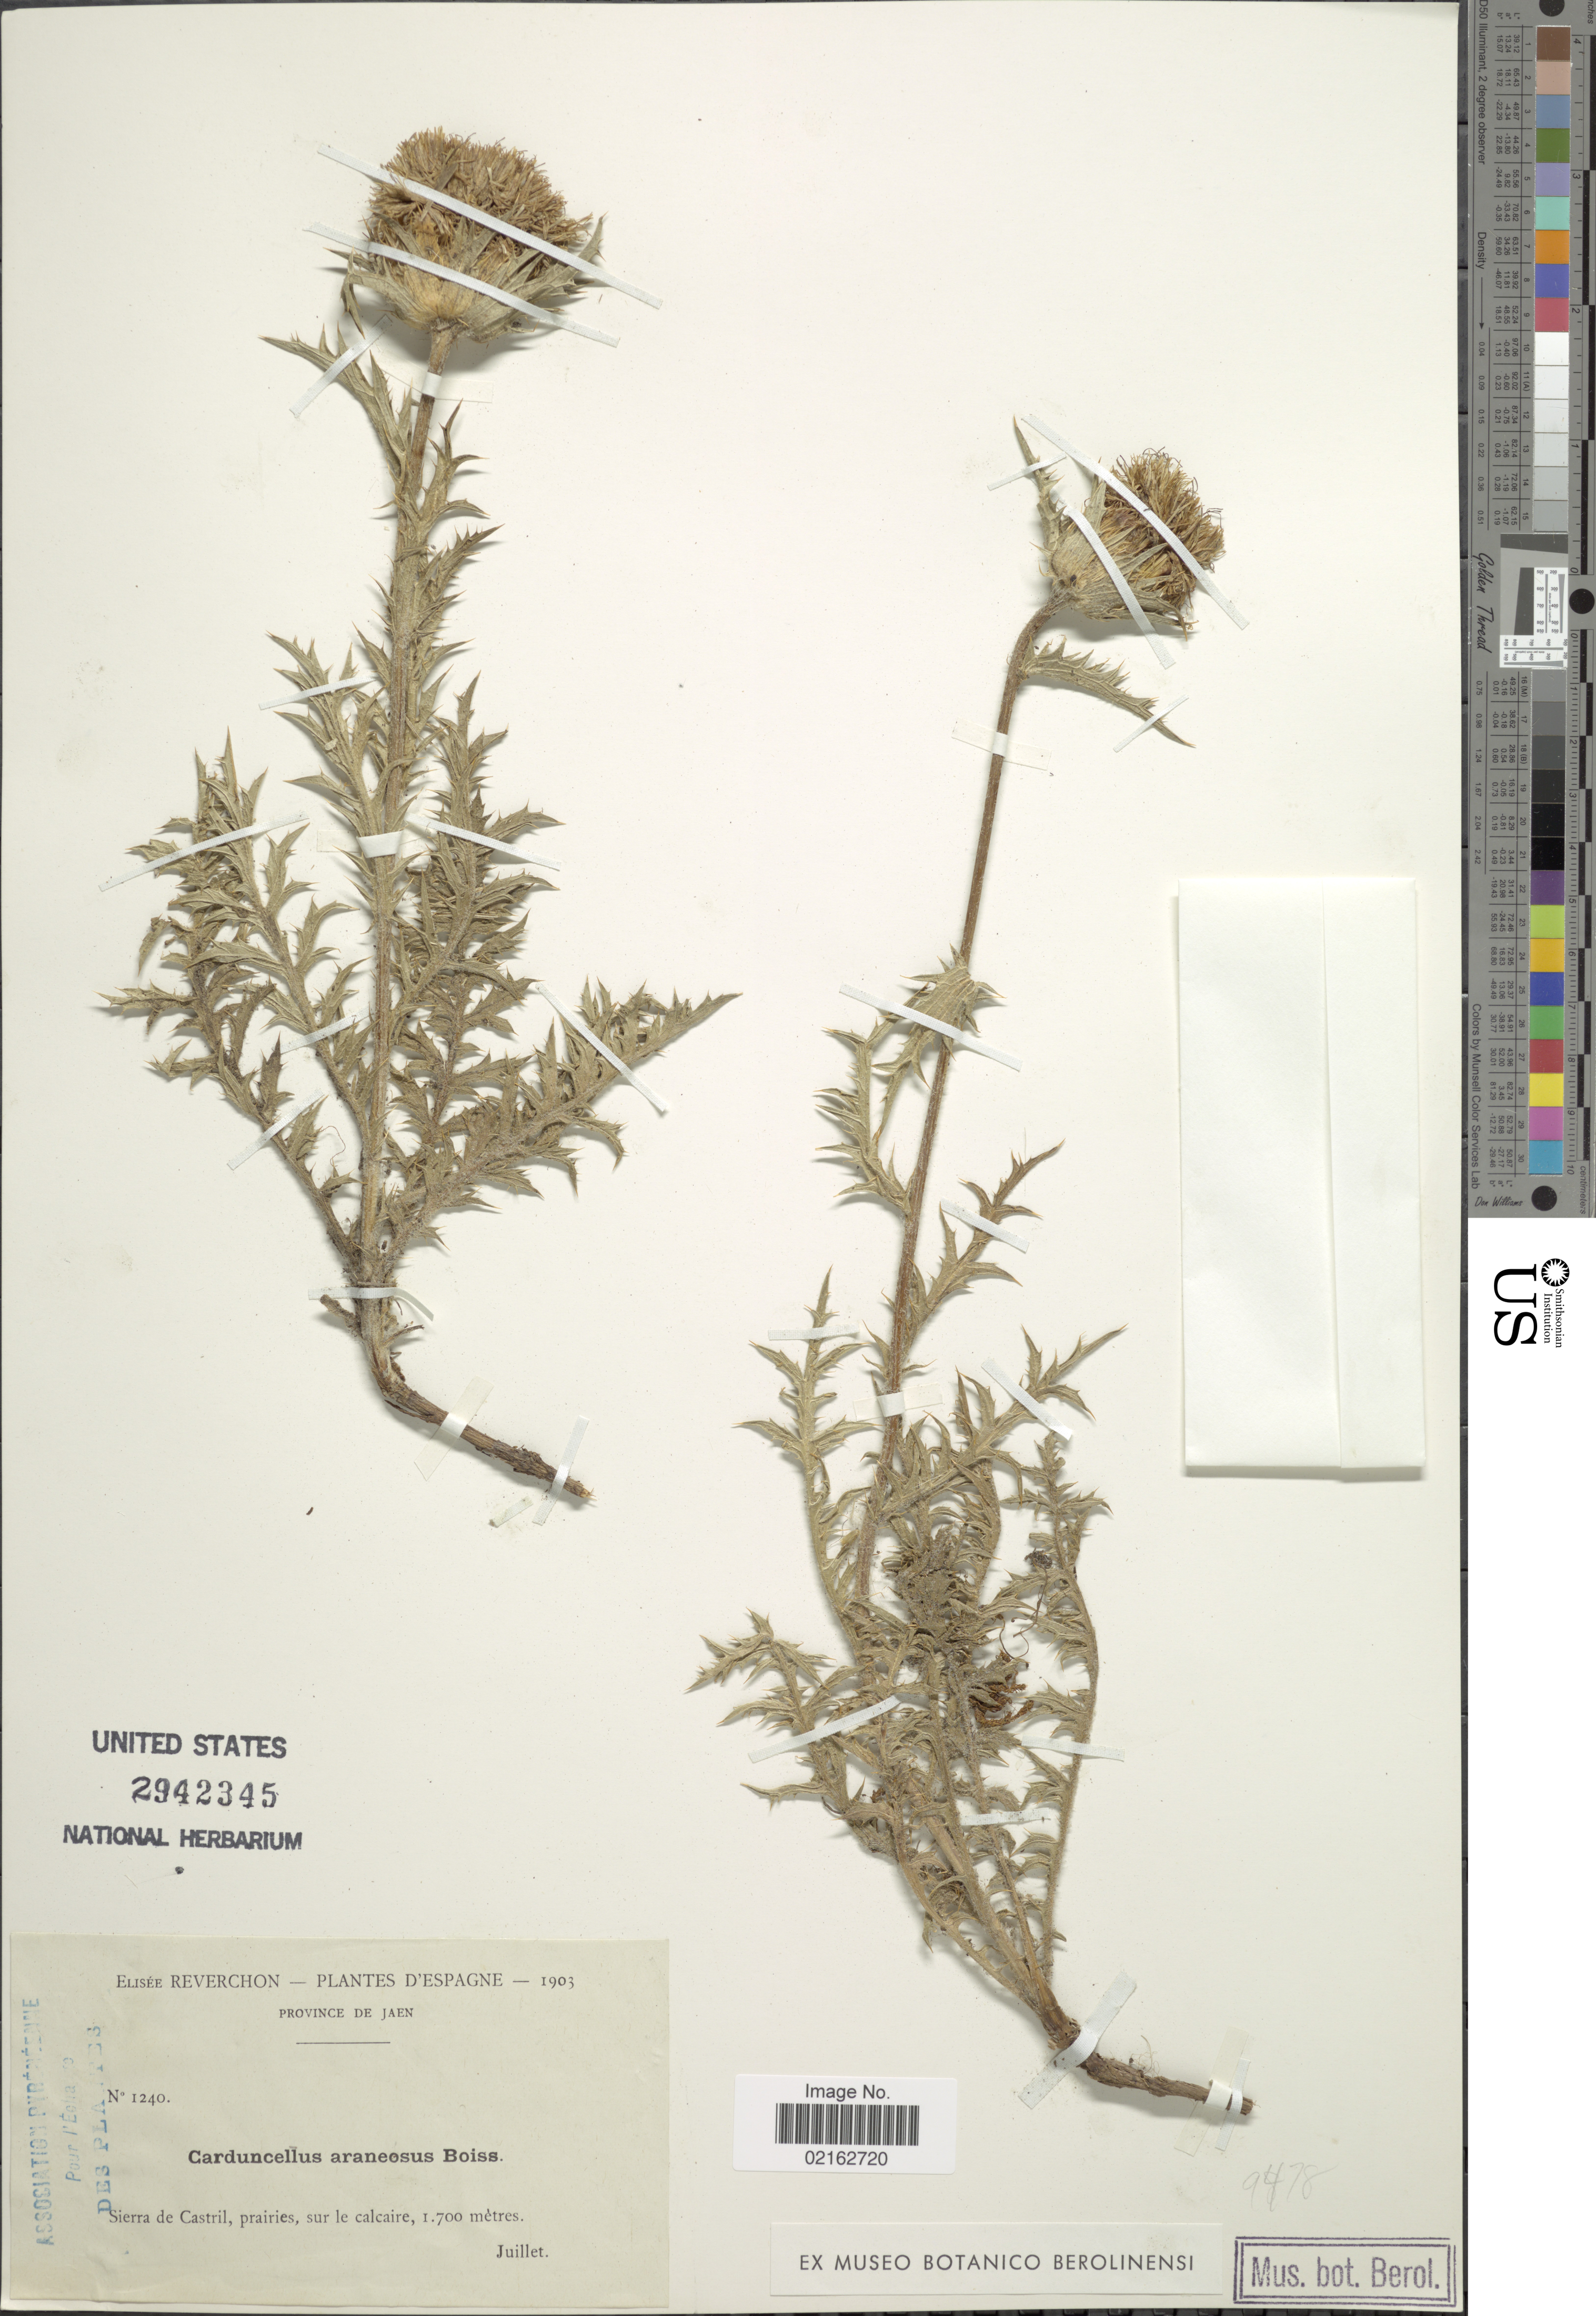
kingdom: Plantae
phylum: Tracheophyta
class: Magnoliopsida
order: Asterales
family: Asteraceae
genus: Carduncellus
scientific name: Carduncellus araneosus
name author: Boiss. & Reut.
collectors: E. Reverchon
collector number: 1240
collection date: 1903-07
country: Spain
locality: Province de Jaen, Sierra de Castril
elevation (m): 1700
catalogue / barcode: US 2942345